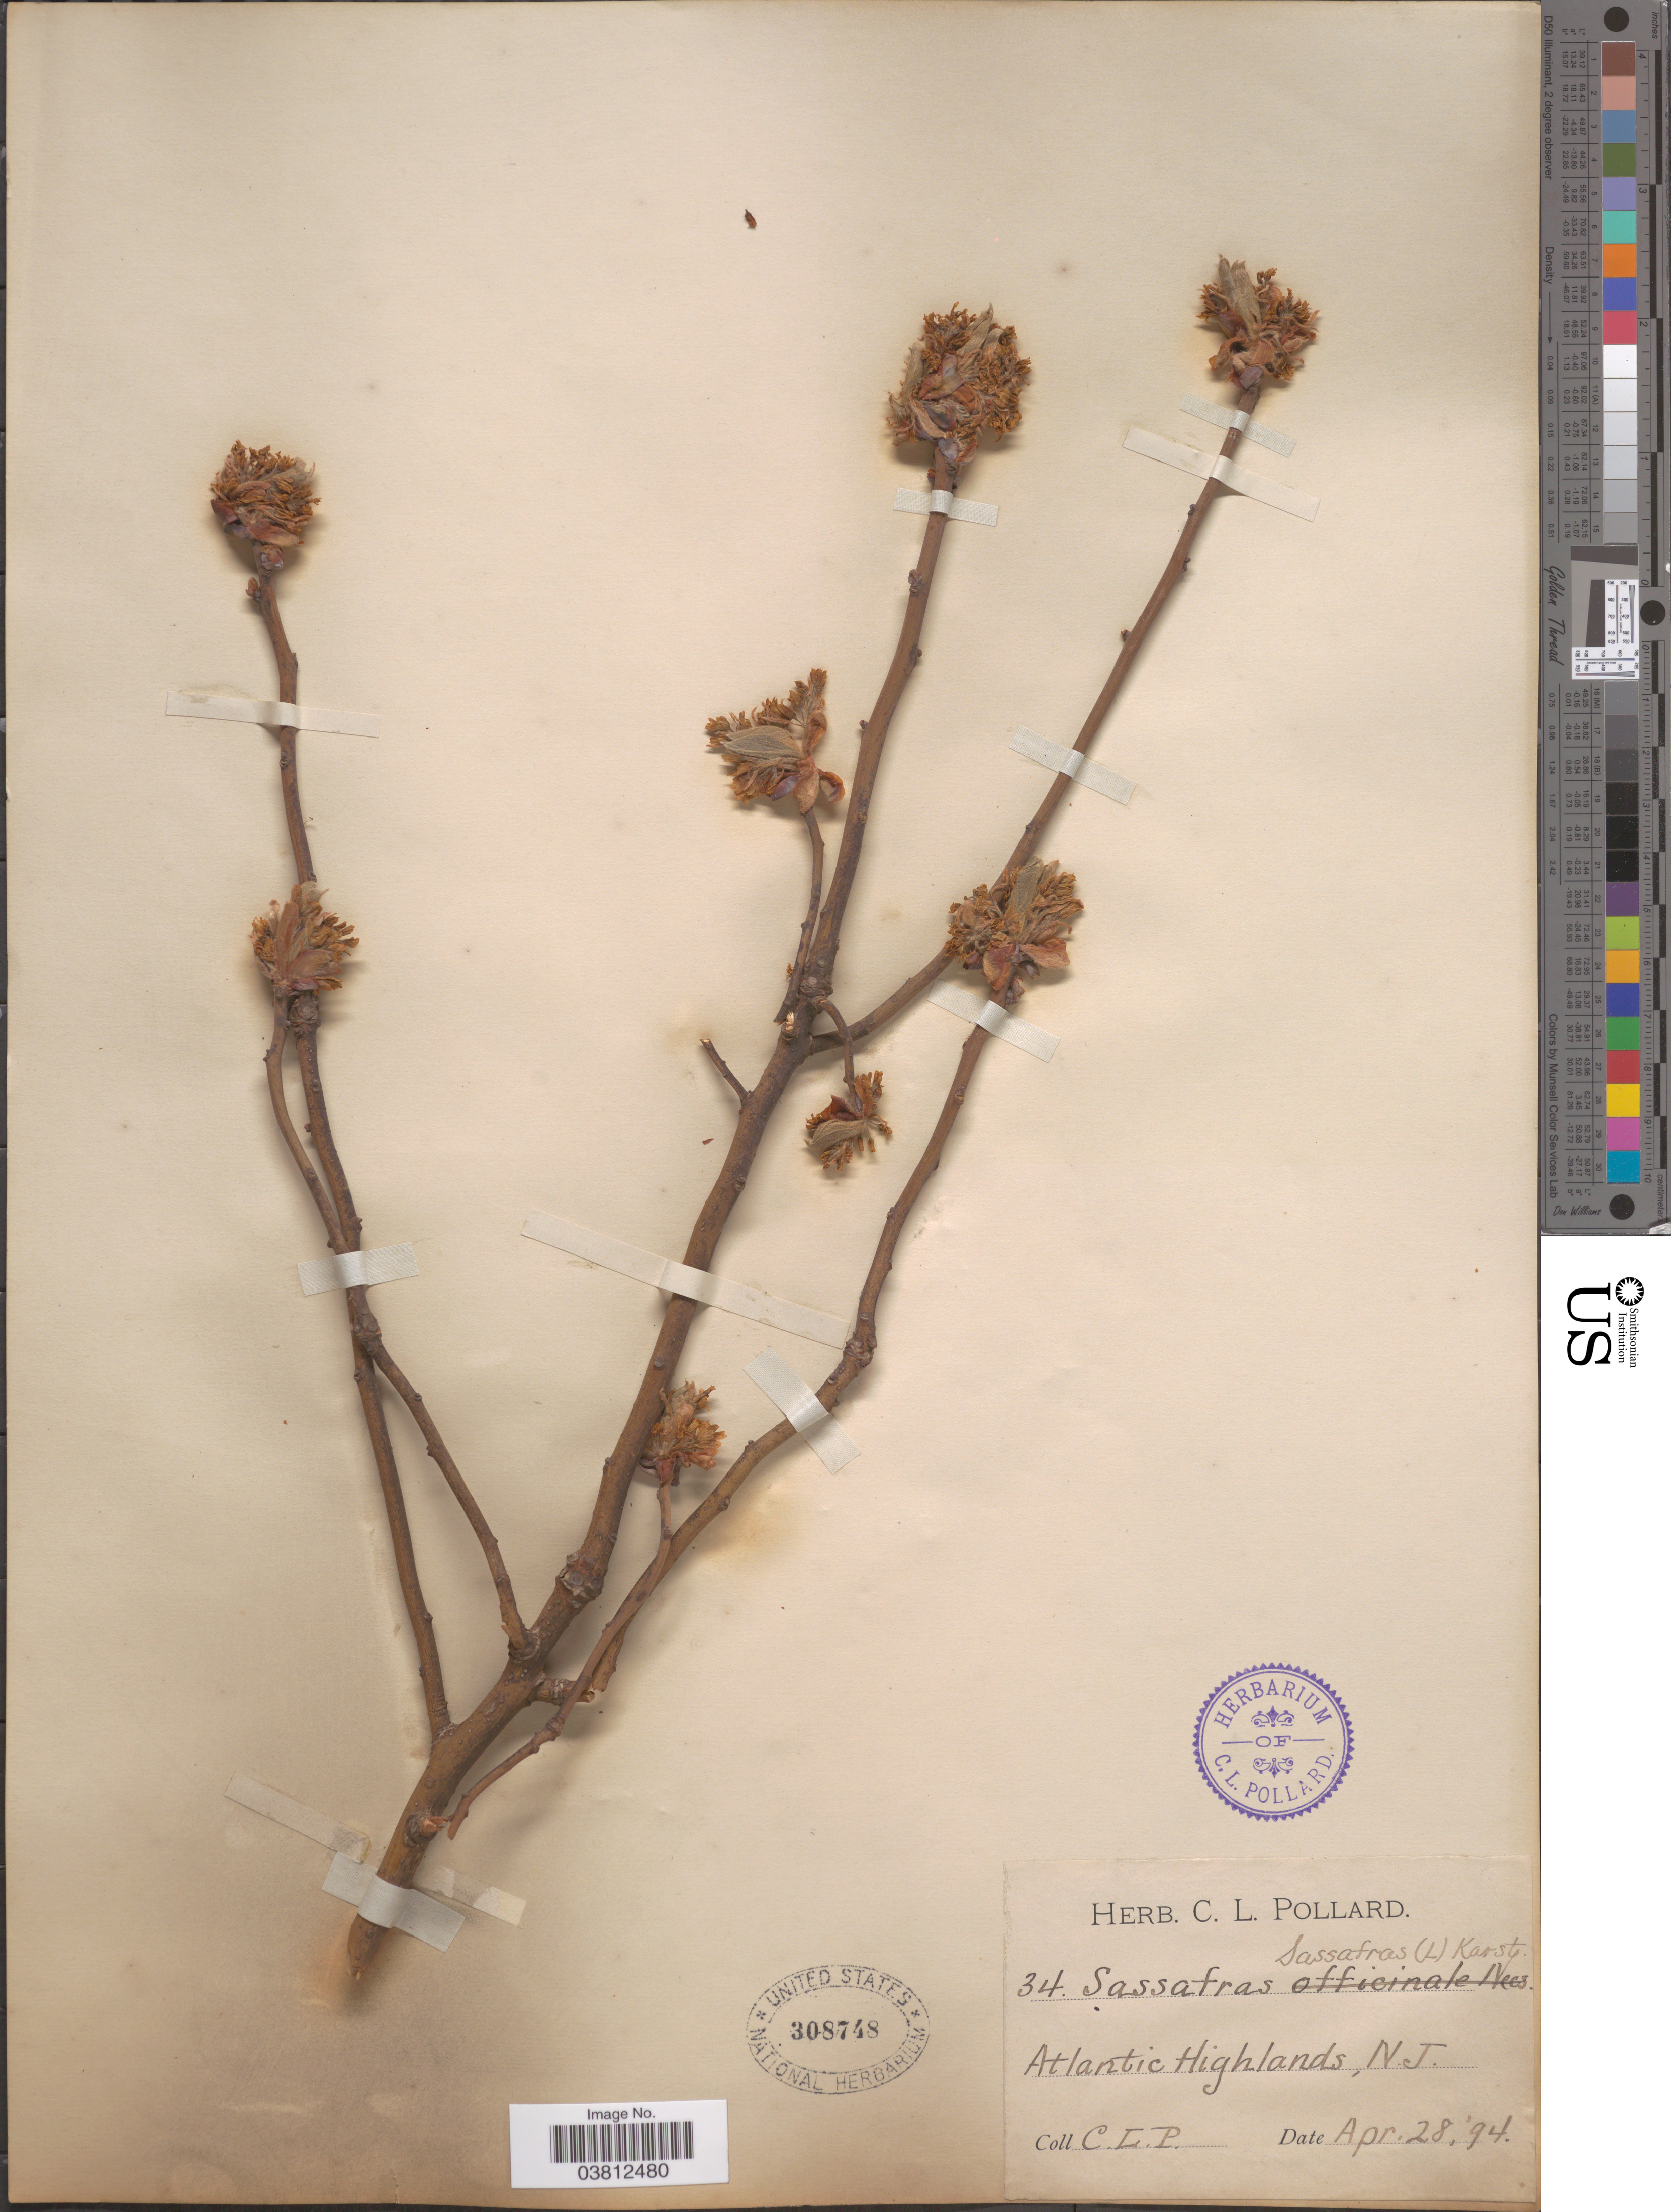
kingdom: Plantae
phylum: Tracheophyta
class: Magnoliopsida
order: Laurales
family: Lauraceae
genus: Sassafras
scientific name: Sassafras albidum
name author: (Nutt.) Nees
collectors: C. L. Pollard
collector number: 34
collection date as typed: Transcribed d/m/y: 28/4/94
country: United States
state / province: New Jersey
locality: Atlantic Highlands.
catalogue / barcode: US 308748